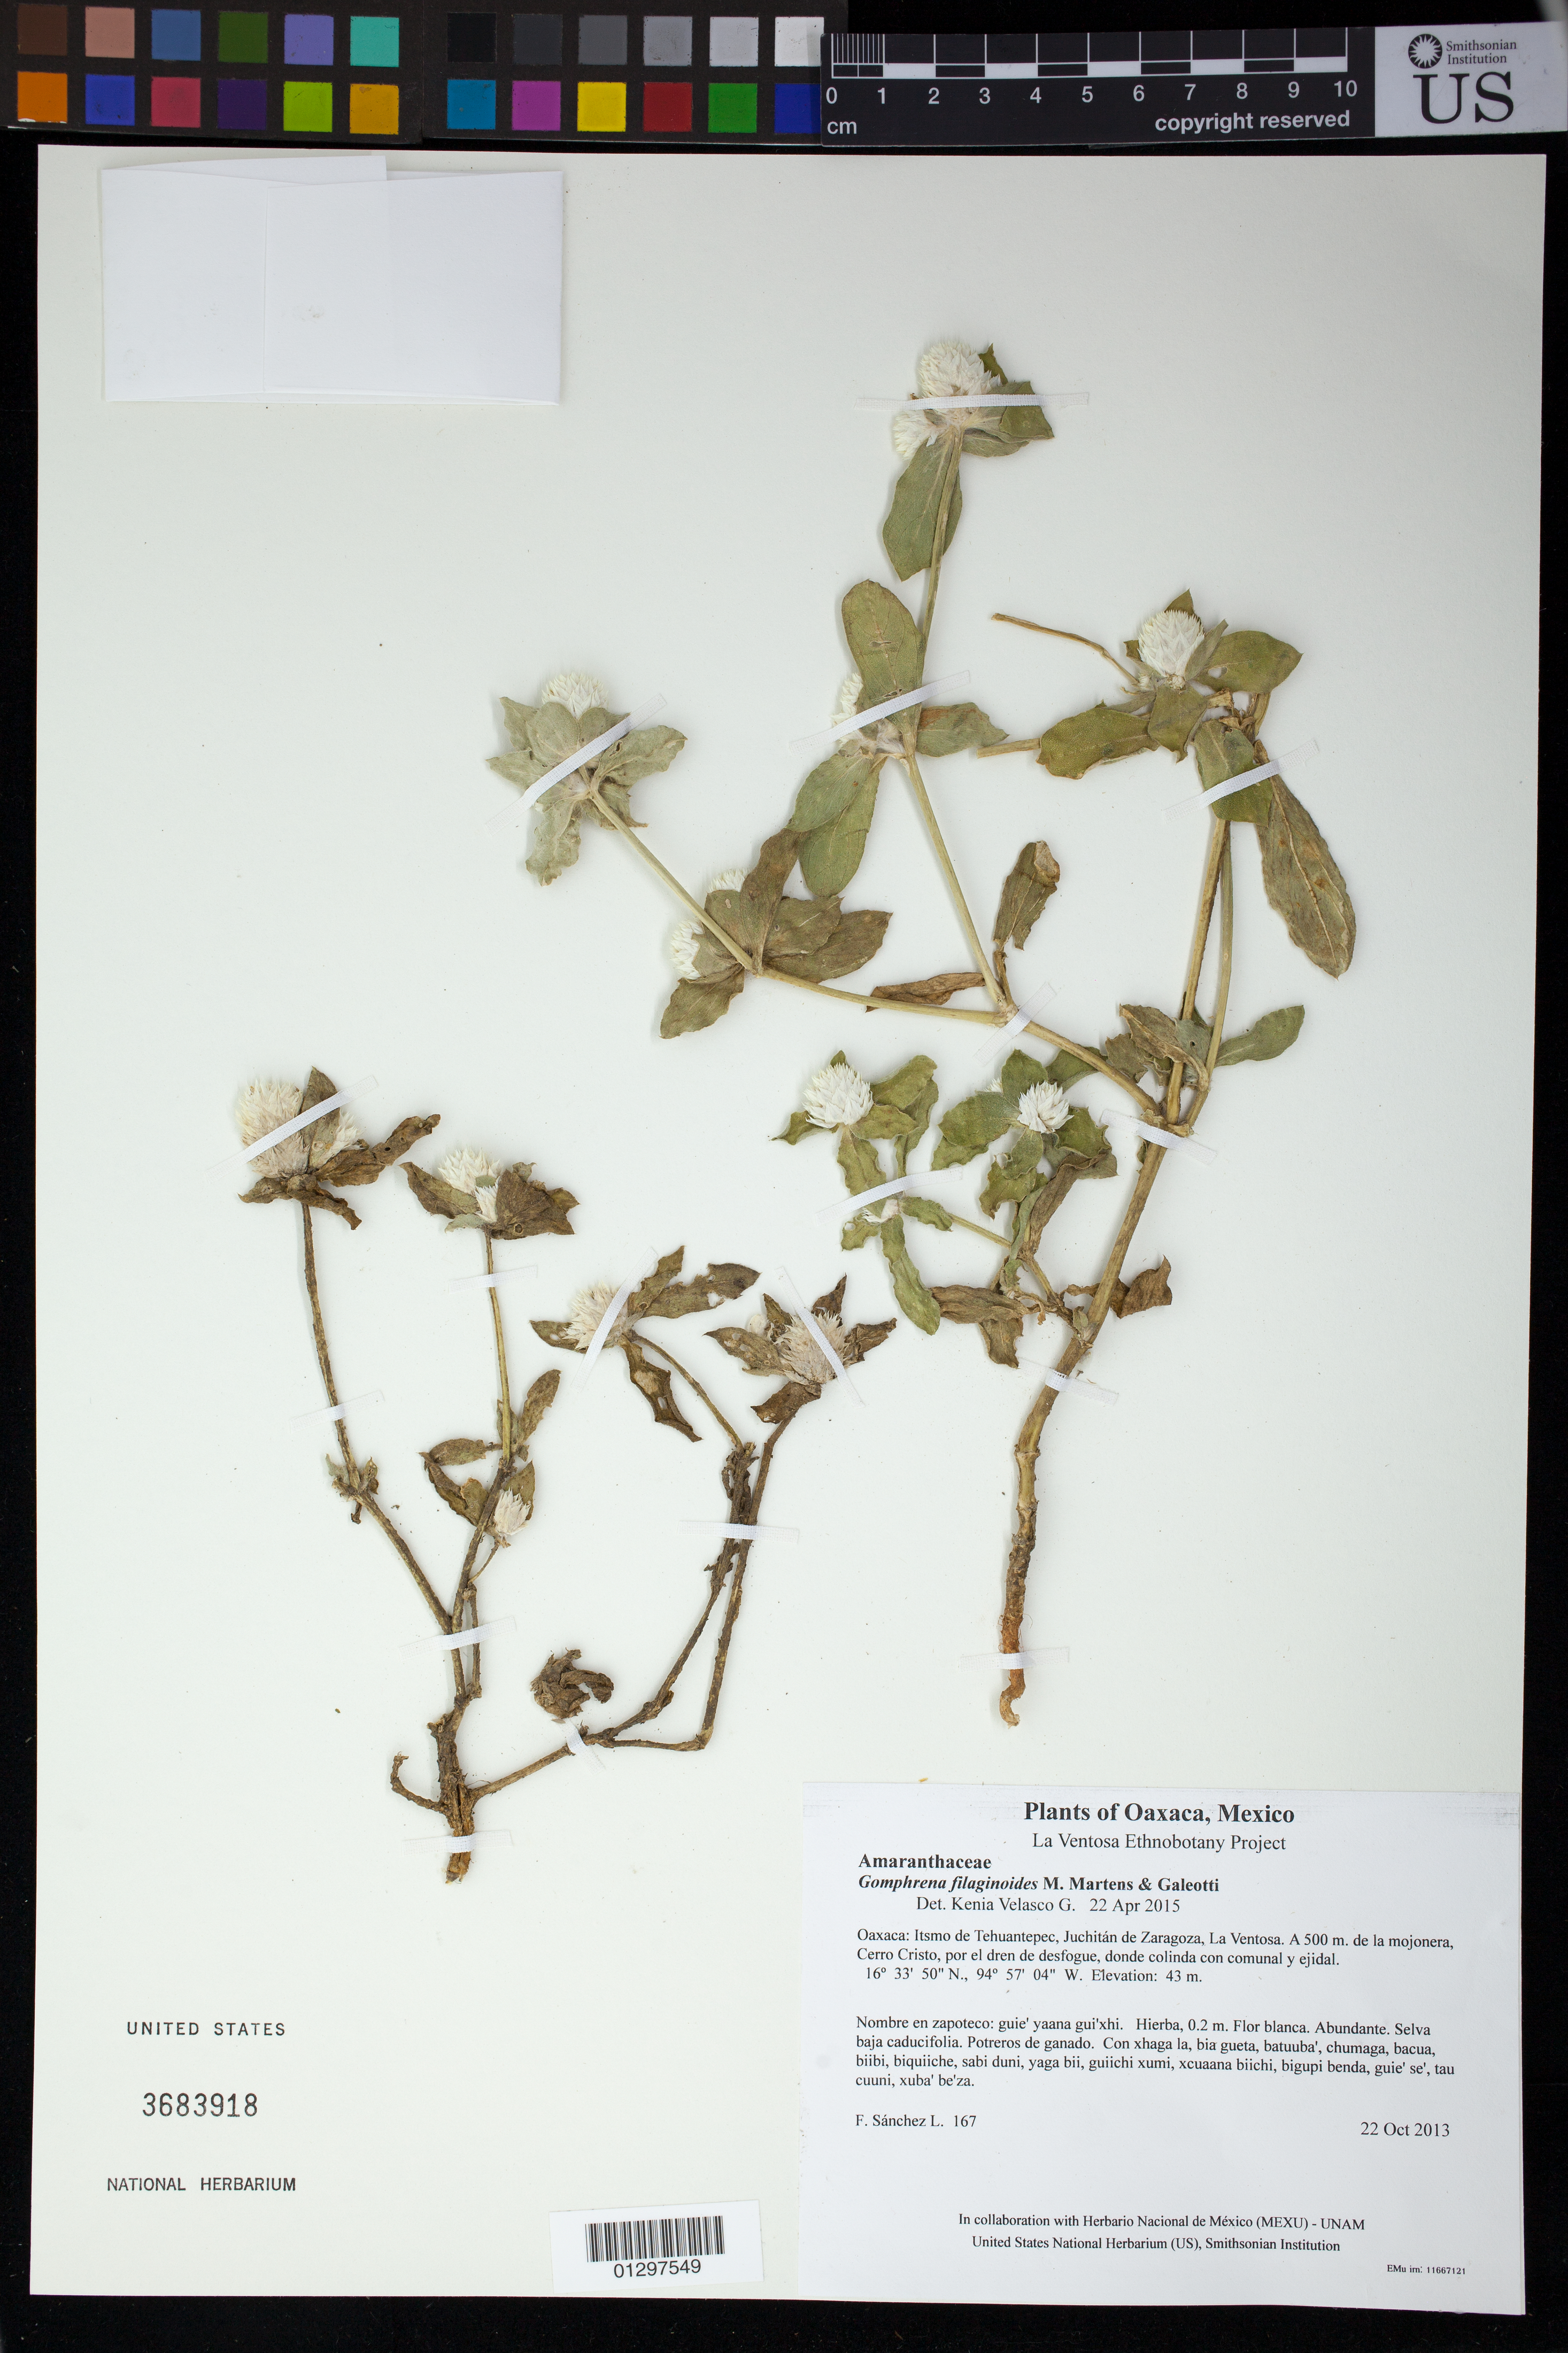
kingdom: Plantae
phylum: Tracheophyta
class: Magnoliopsida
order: Caryophyllales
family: Amaranthaceae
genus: Gomphrena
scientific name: Gomphrena filaginoides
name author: M. Martens & Galeotti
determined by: Velasco G., Kenia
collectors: F. Sánchez L.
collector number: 167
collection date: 2013-10-22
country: Mexico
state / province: Oaxaca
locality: Itsmo de Tehuantepec, Juchitán de Zaragoza, La Ventosa. A 500 m. de la mojonera, Cerro Cristo, por el dren de desfogue, donde colinda con comunal y ejidal.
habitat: Selva baja caducifolia. Potreros de ganado.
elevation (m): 43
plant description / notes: JEBOT, MEXU, SERO, US; Guixi bandaga. 0.2 m. Guie' naquichi'. Stale.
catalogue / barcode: US 3683918